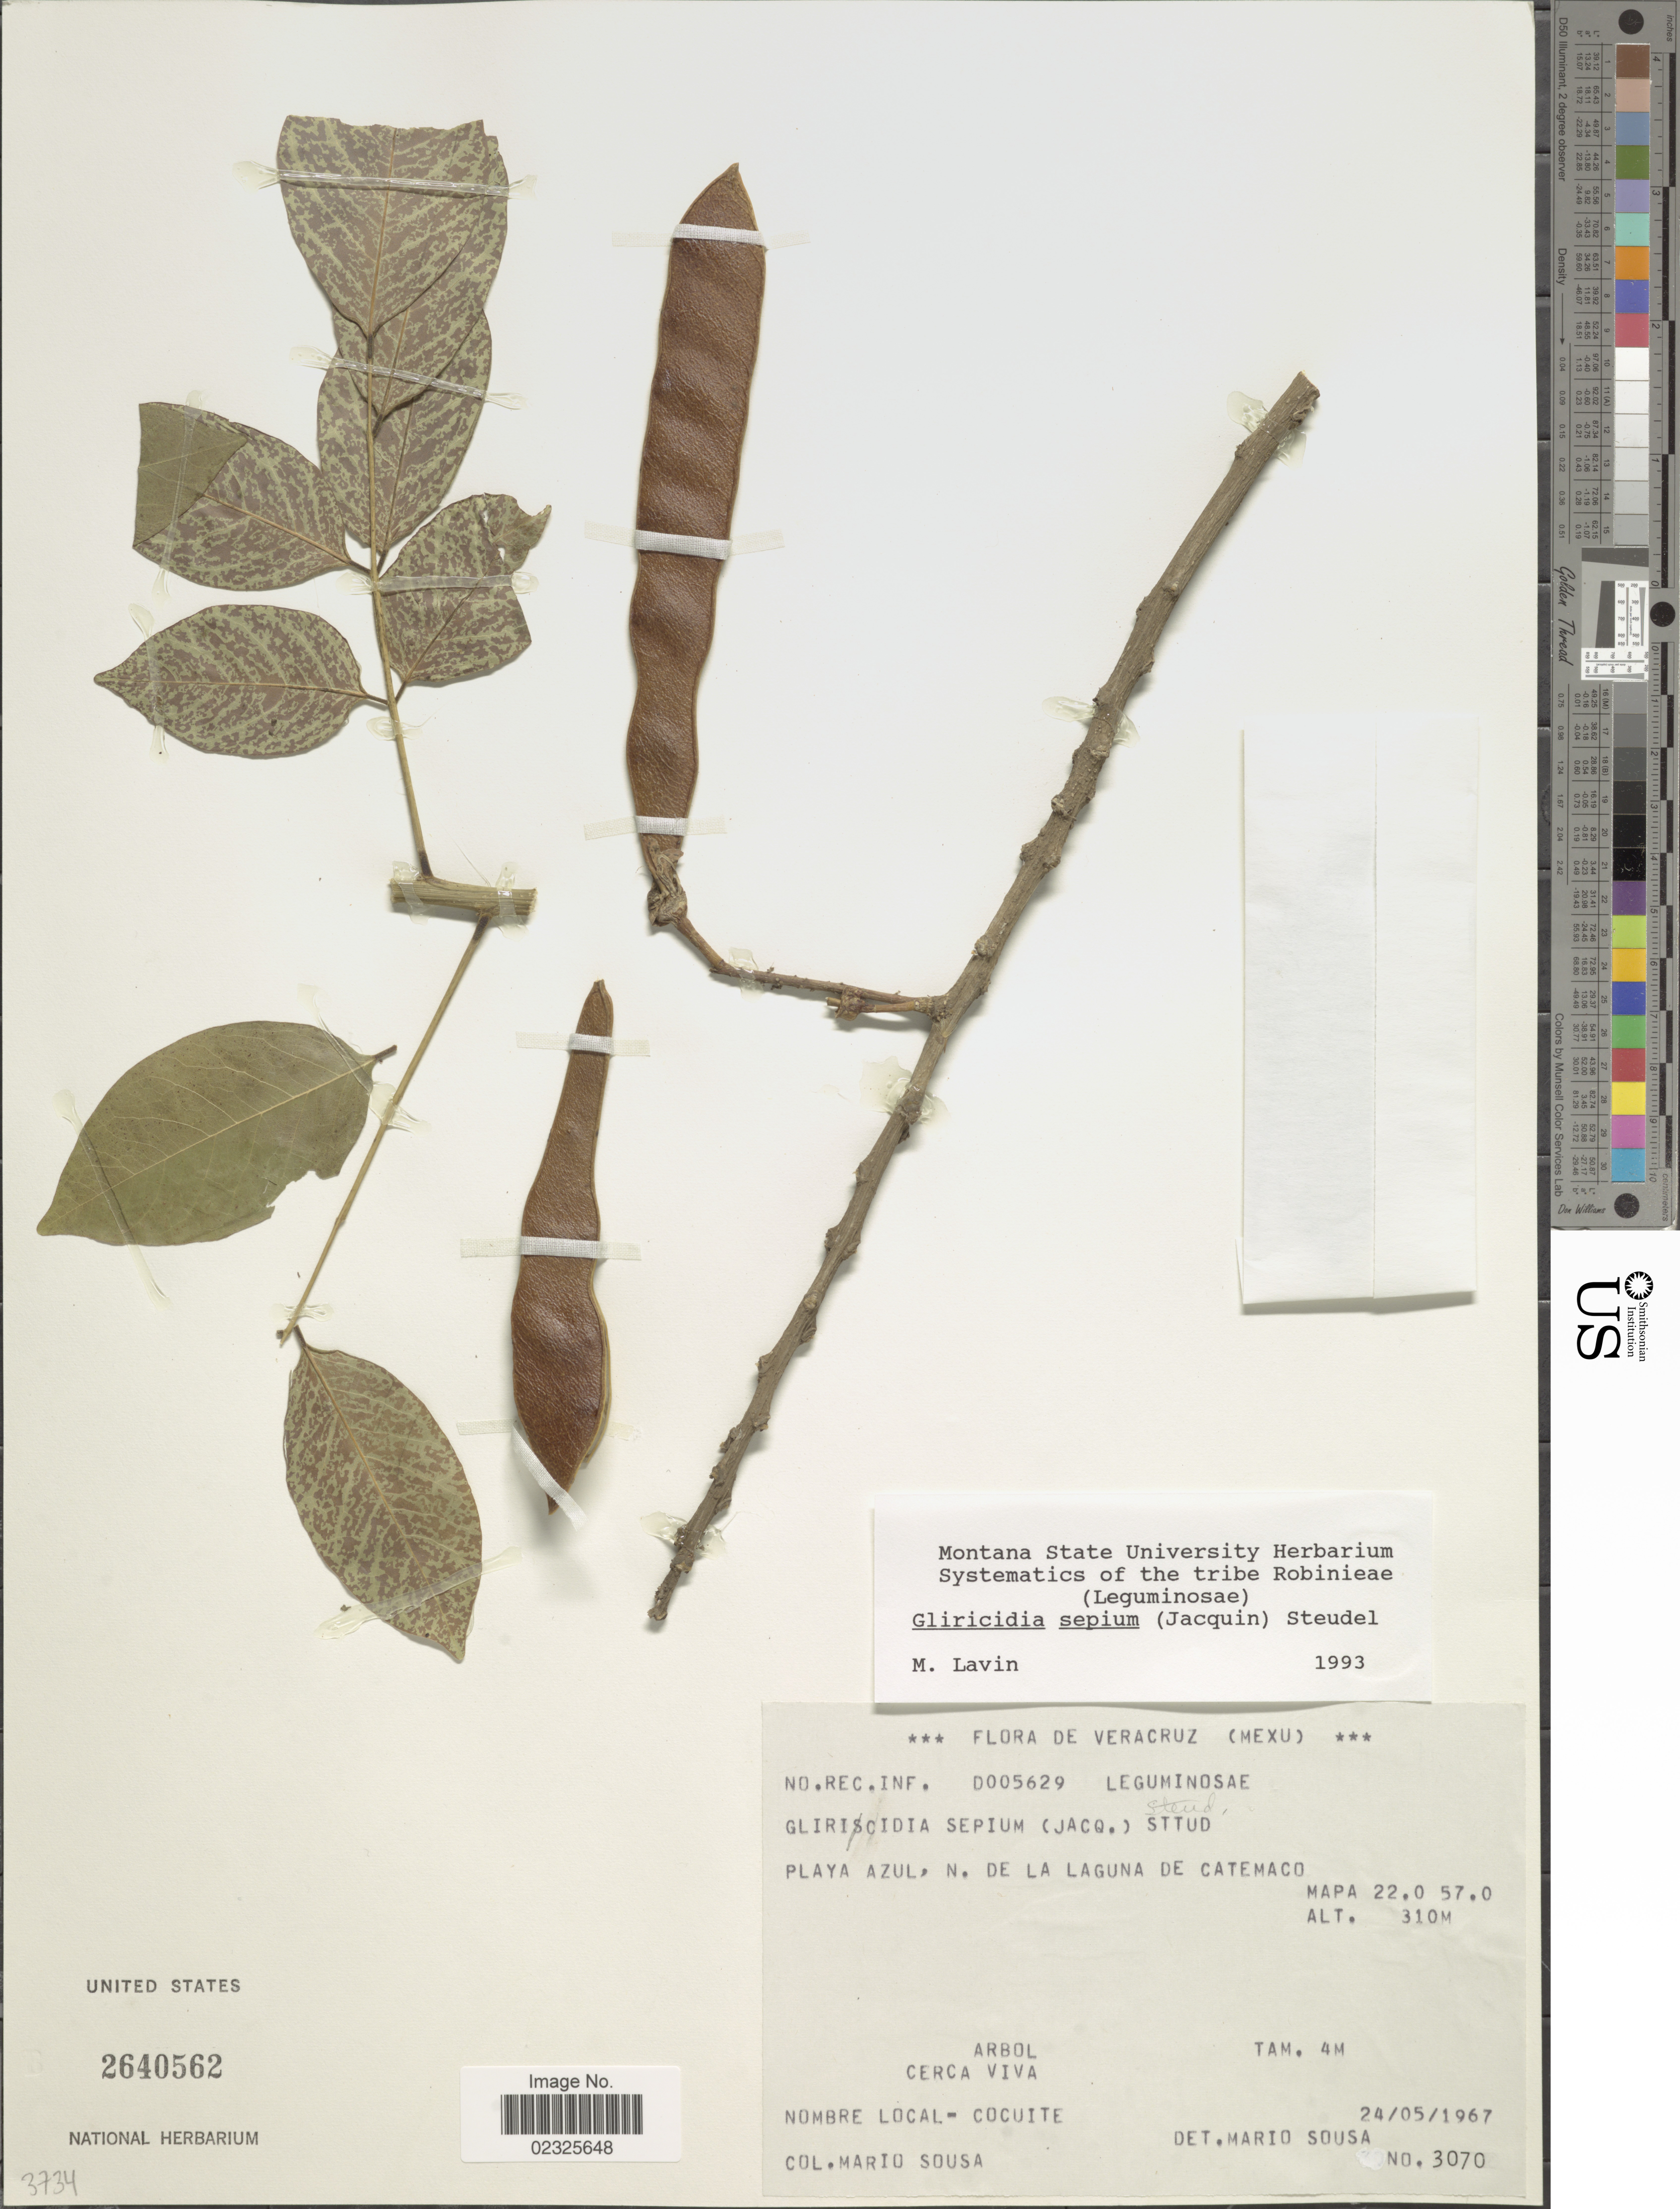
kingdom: Plantae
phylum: Tracheophyta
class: Magnoliopsida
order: Fabales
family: Fabaceae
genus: Gliricidia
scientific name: Gliricidia sepium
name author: (Jacq.) Kunth ex Walp.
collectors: M. Sousa S.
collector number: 3070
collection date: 1967-05-24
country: Mexico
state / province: Veracruz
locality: Veracruz (Mexu), Playa Azul, N. de la Laguna de Catemaco. Mapa 22.0 57.0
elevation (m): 310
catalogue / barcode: US 2640562